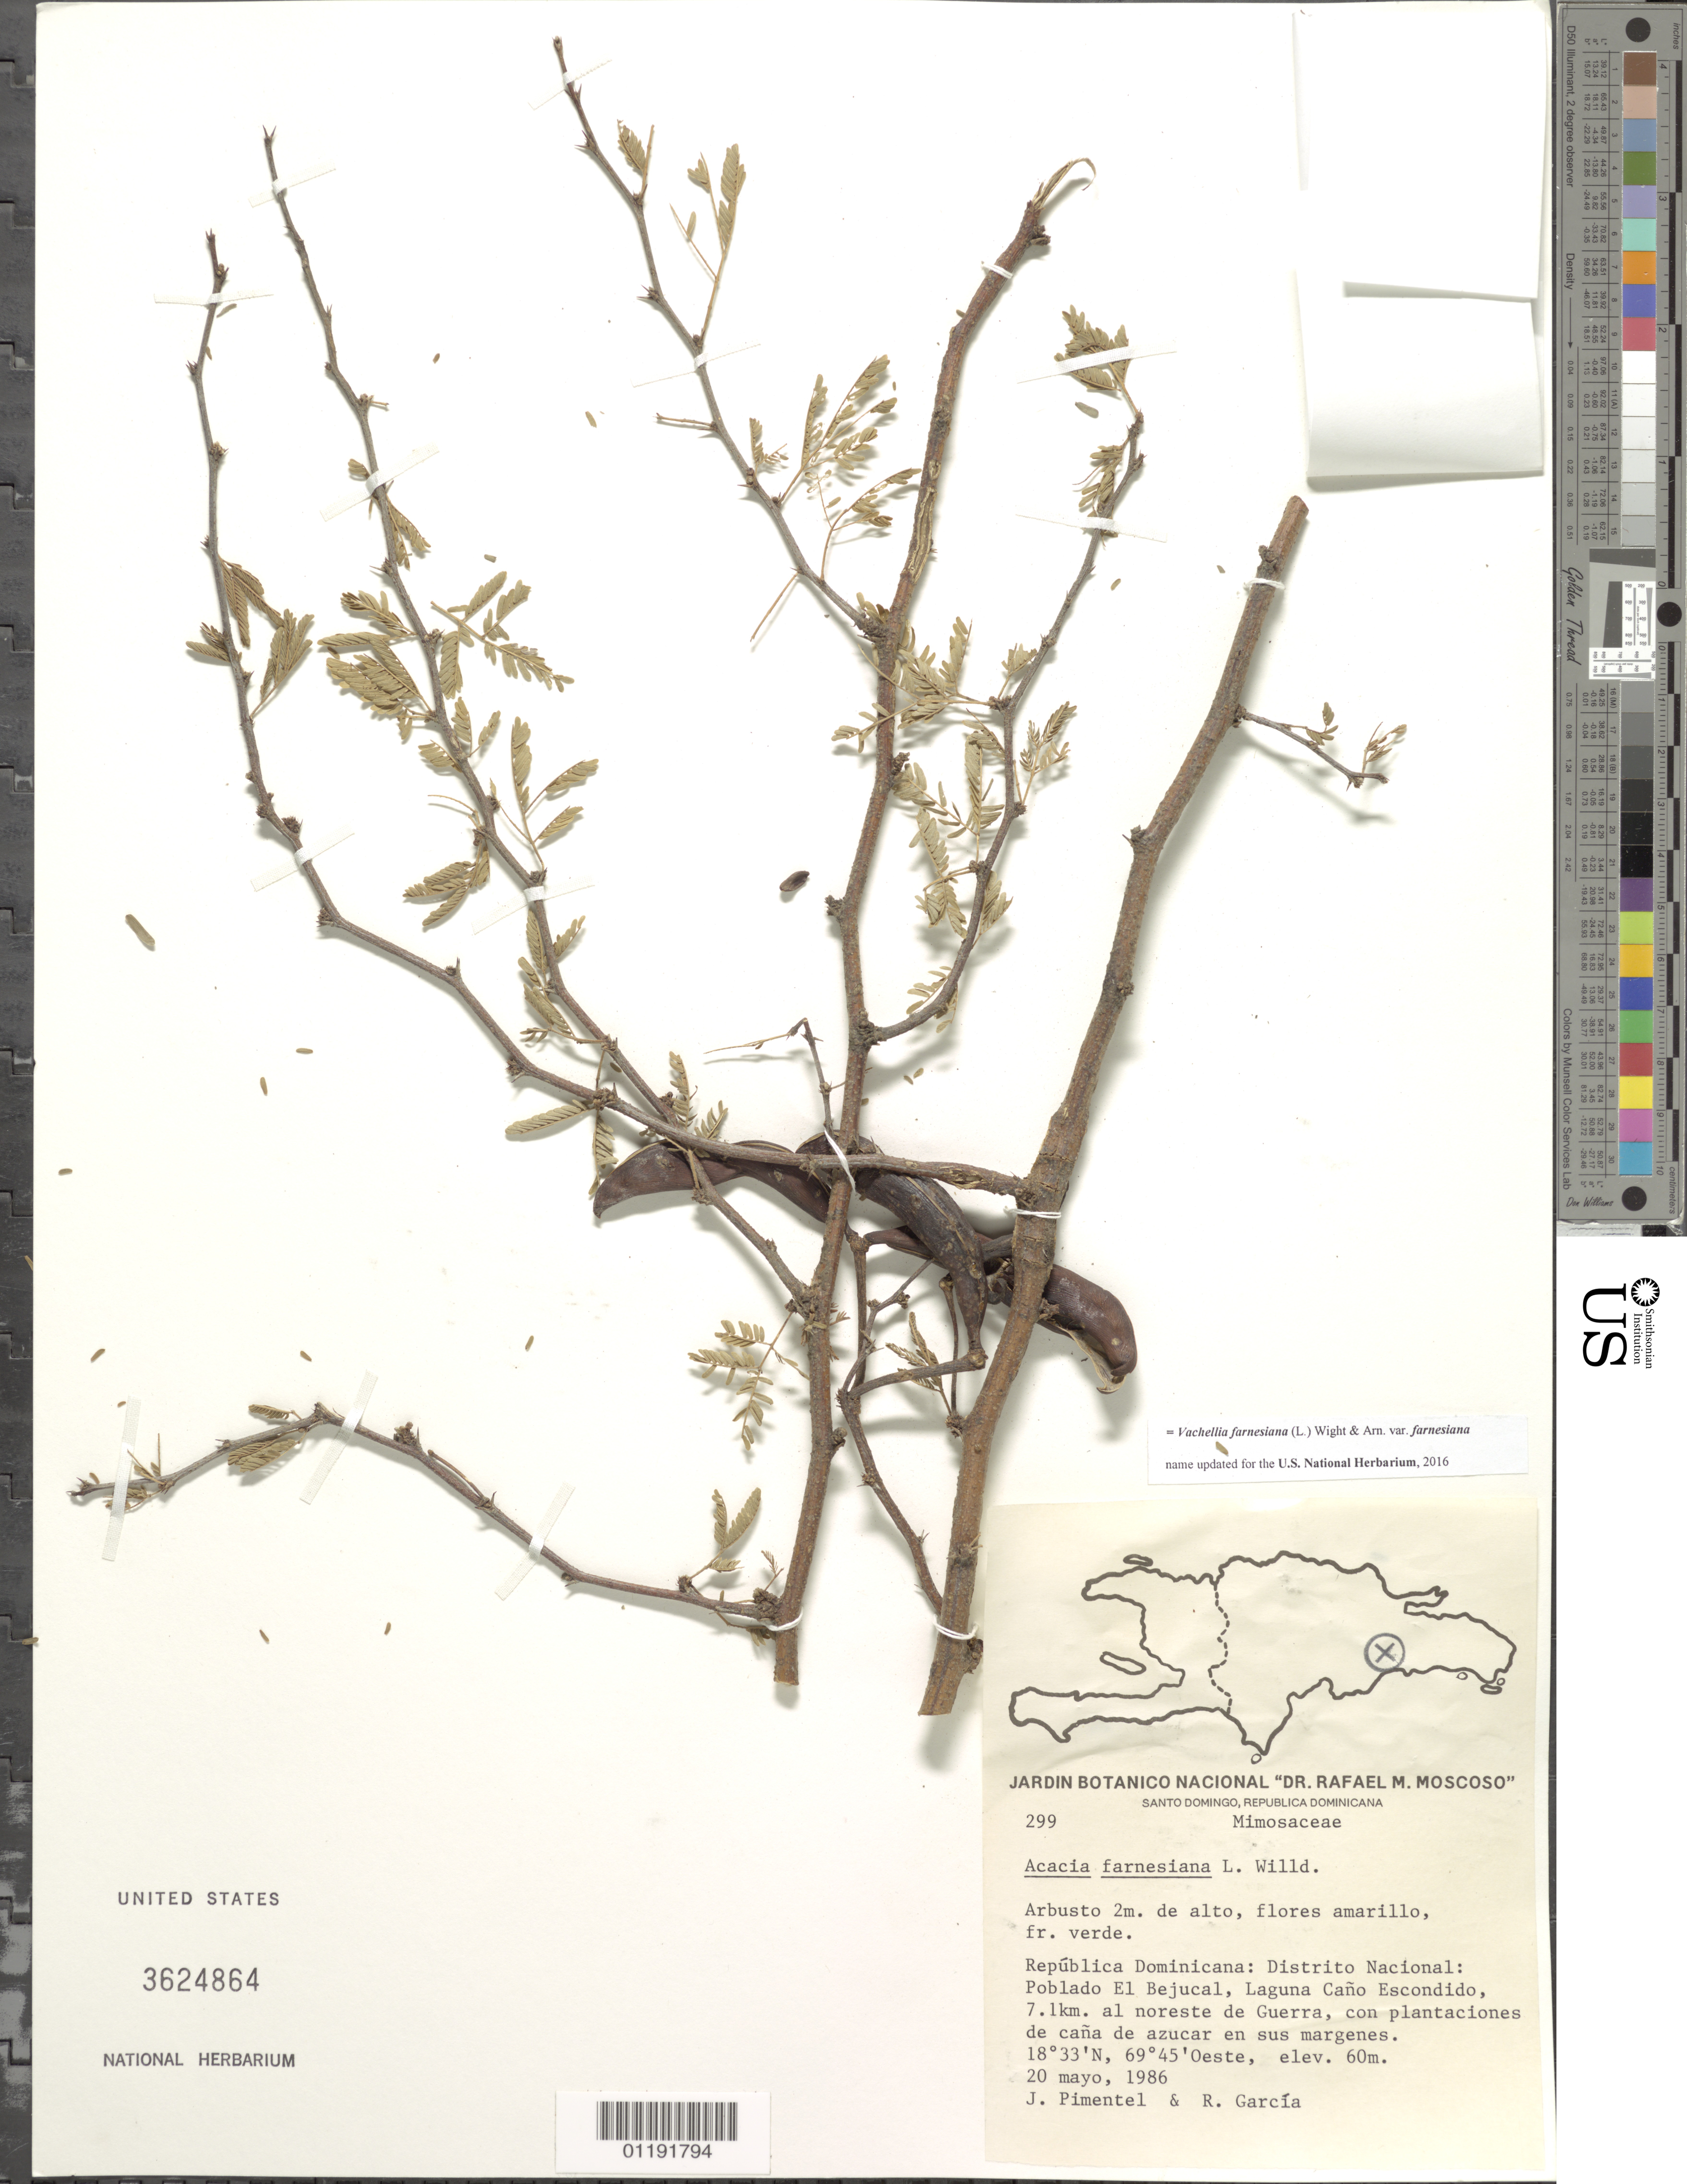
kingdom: Plantae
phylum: Tracheophyta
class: Magnoliopsida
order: Fabales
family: Fabaceae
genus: Vachellia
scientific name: Vachellia farnesiana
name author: (L.) Wight & Arn.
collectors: J. Pimentel & R. Garcia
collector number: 299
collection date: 1986-05-20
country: Dominican Republic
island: Hispaniola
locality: Leguna Cano Escondido, Poblado El Bejucal, 7.1 km NE of Guerra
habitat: Lagoon, margins of sugar cane plantations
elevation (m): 60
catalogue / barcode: US 3624864